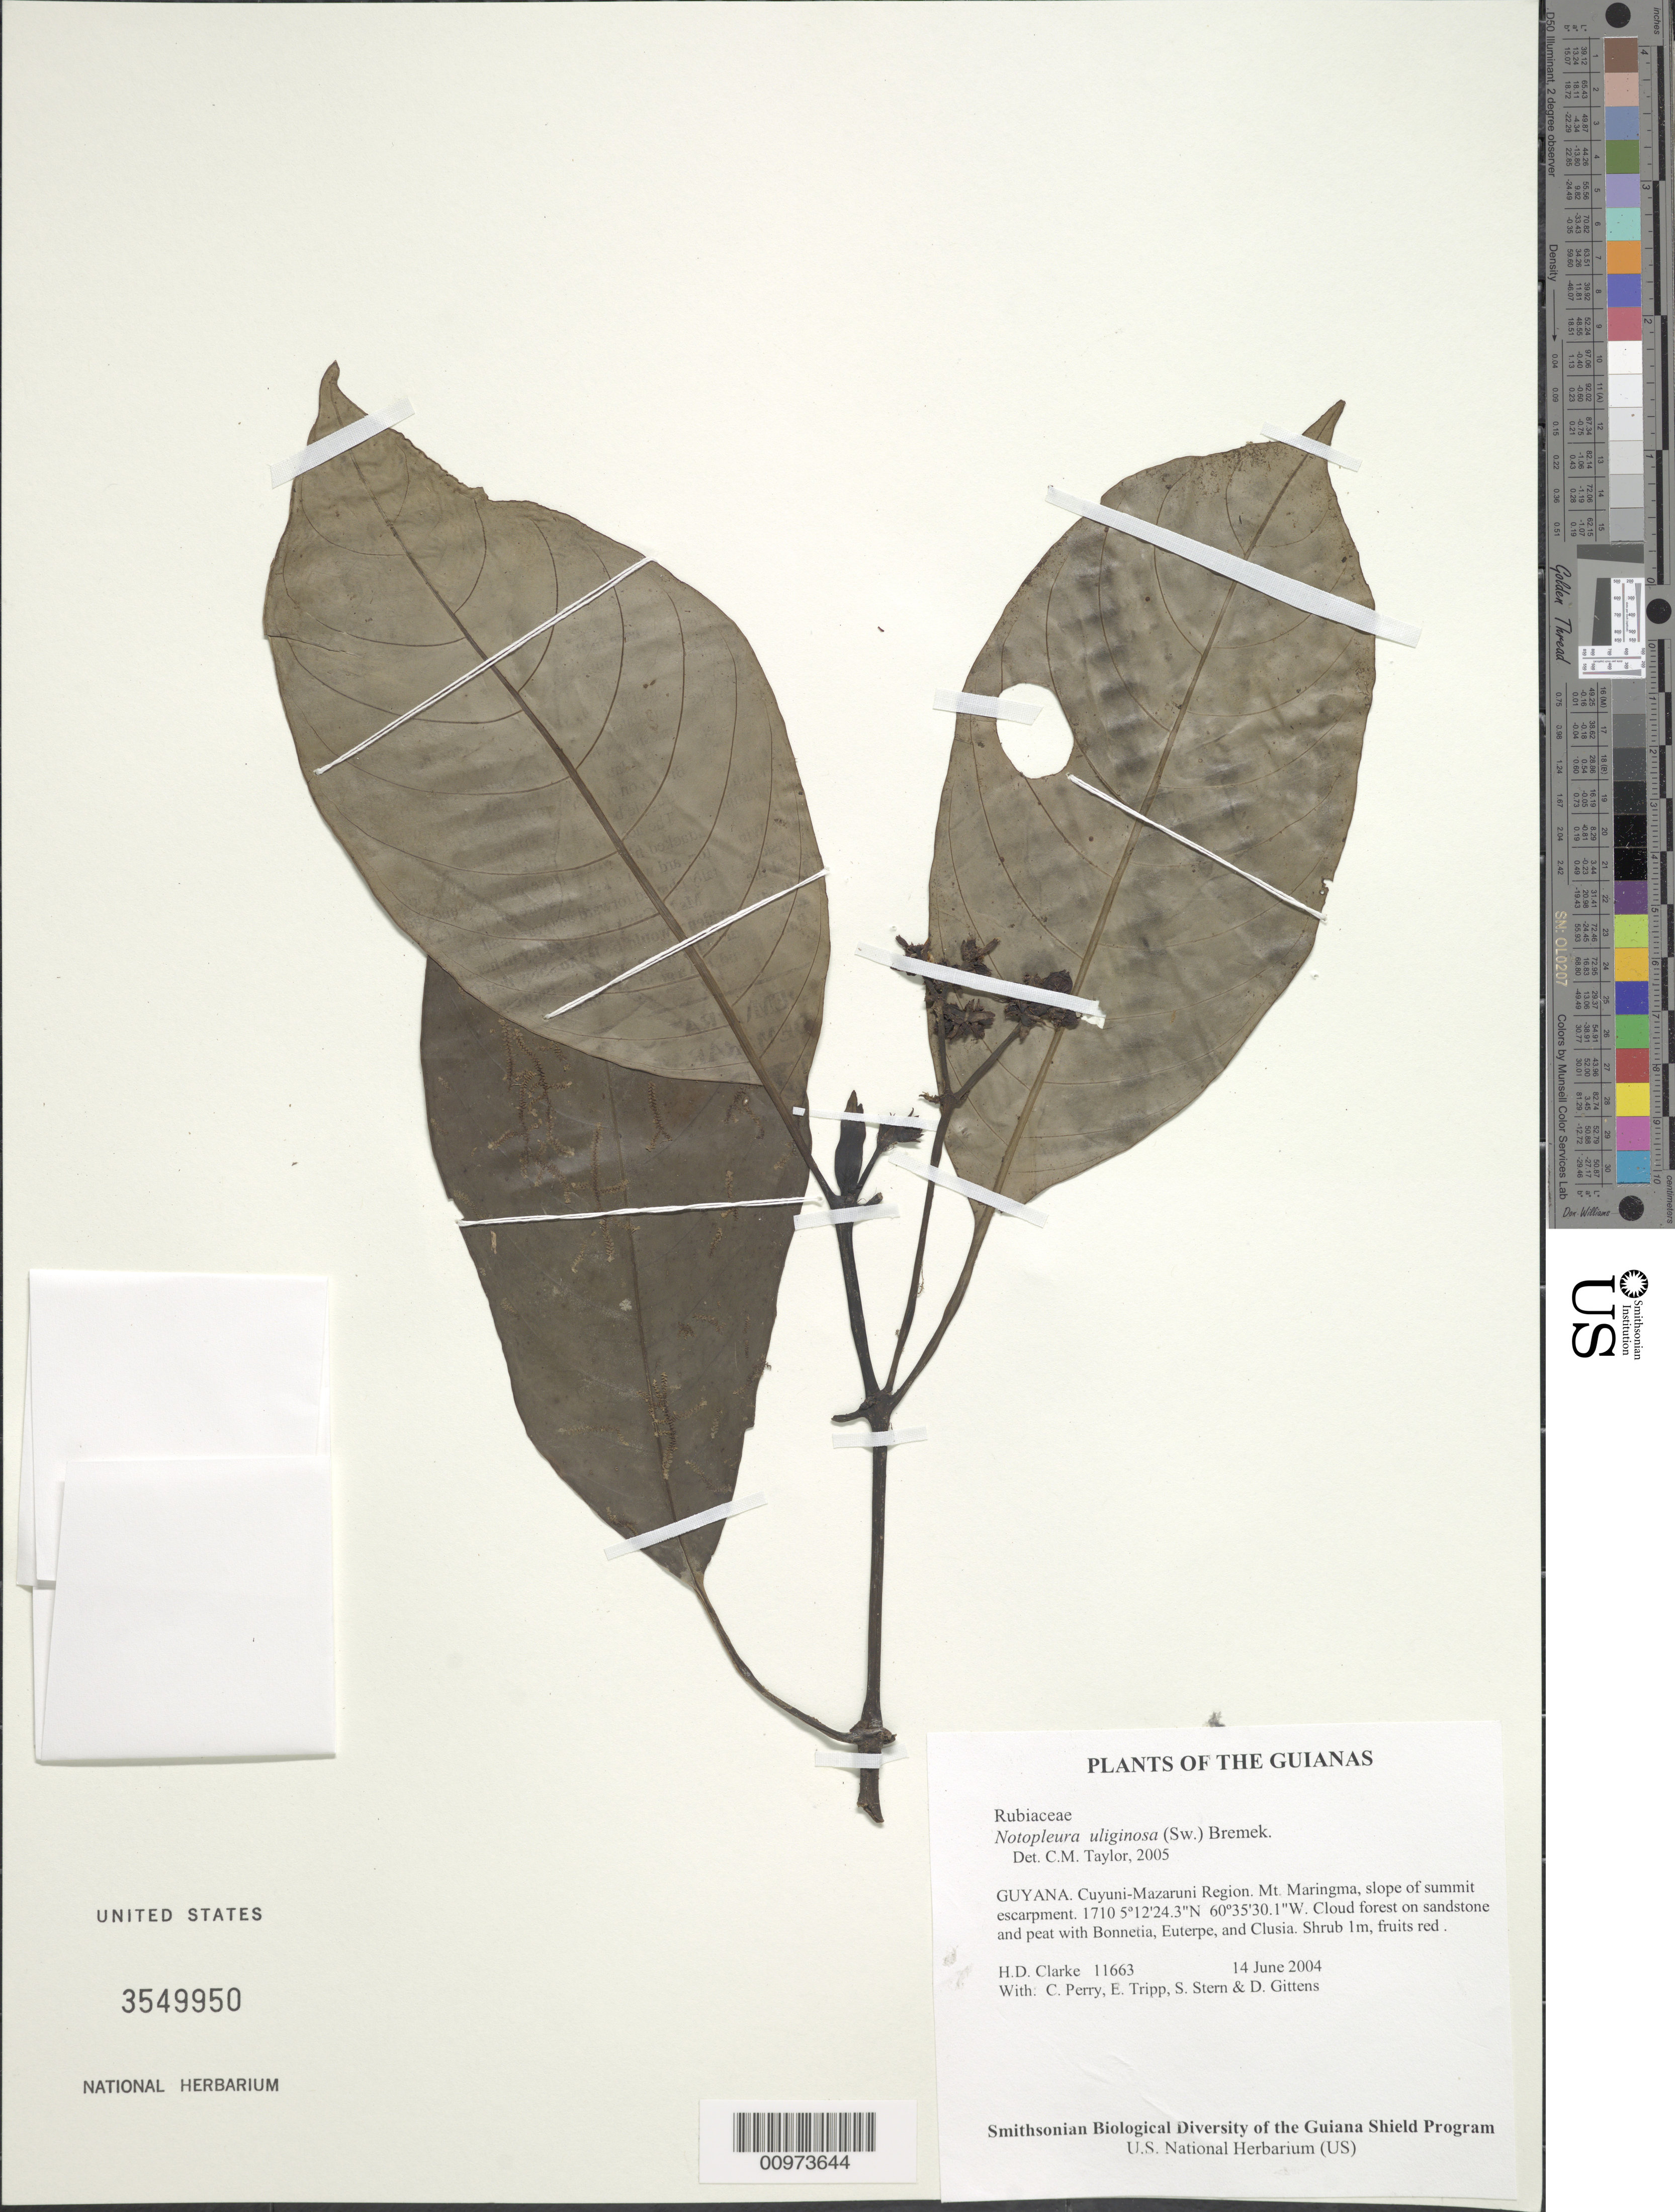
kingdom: Plantae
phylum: Tracheophyta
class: Magnoliopsida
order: Gentianales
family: Rubiaceae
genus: Notopleura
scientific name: Notopleura uliginosa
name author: (Sw.) Bremek.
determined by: Taylor, Charlotte M.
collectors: H. D. Clarke, C. Perry, E. Tripp, S. R. Stern & D. Gittens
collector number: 11663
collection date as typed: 14 June 2004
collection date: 2004-06-14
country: Guyana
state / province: Cuyuni-Mazaruni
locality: Mt. Maringma, slope of summit escarpment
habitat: Cloud forest on sandstone and peat with Bonnetia, Euterpe, and Clusia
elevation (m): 1710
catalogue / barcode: US 3549950